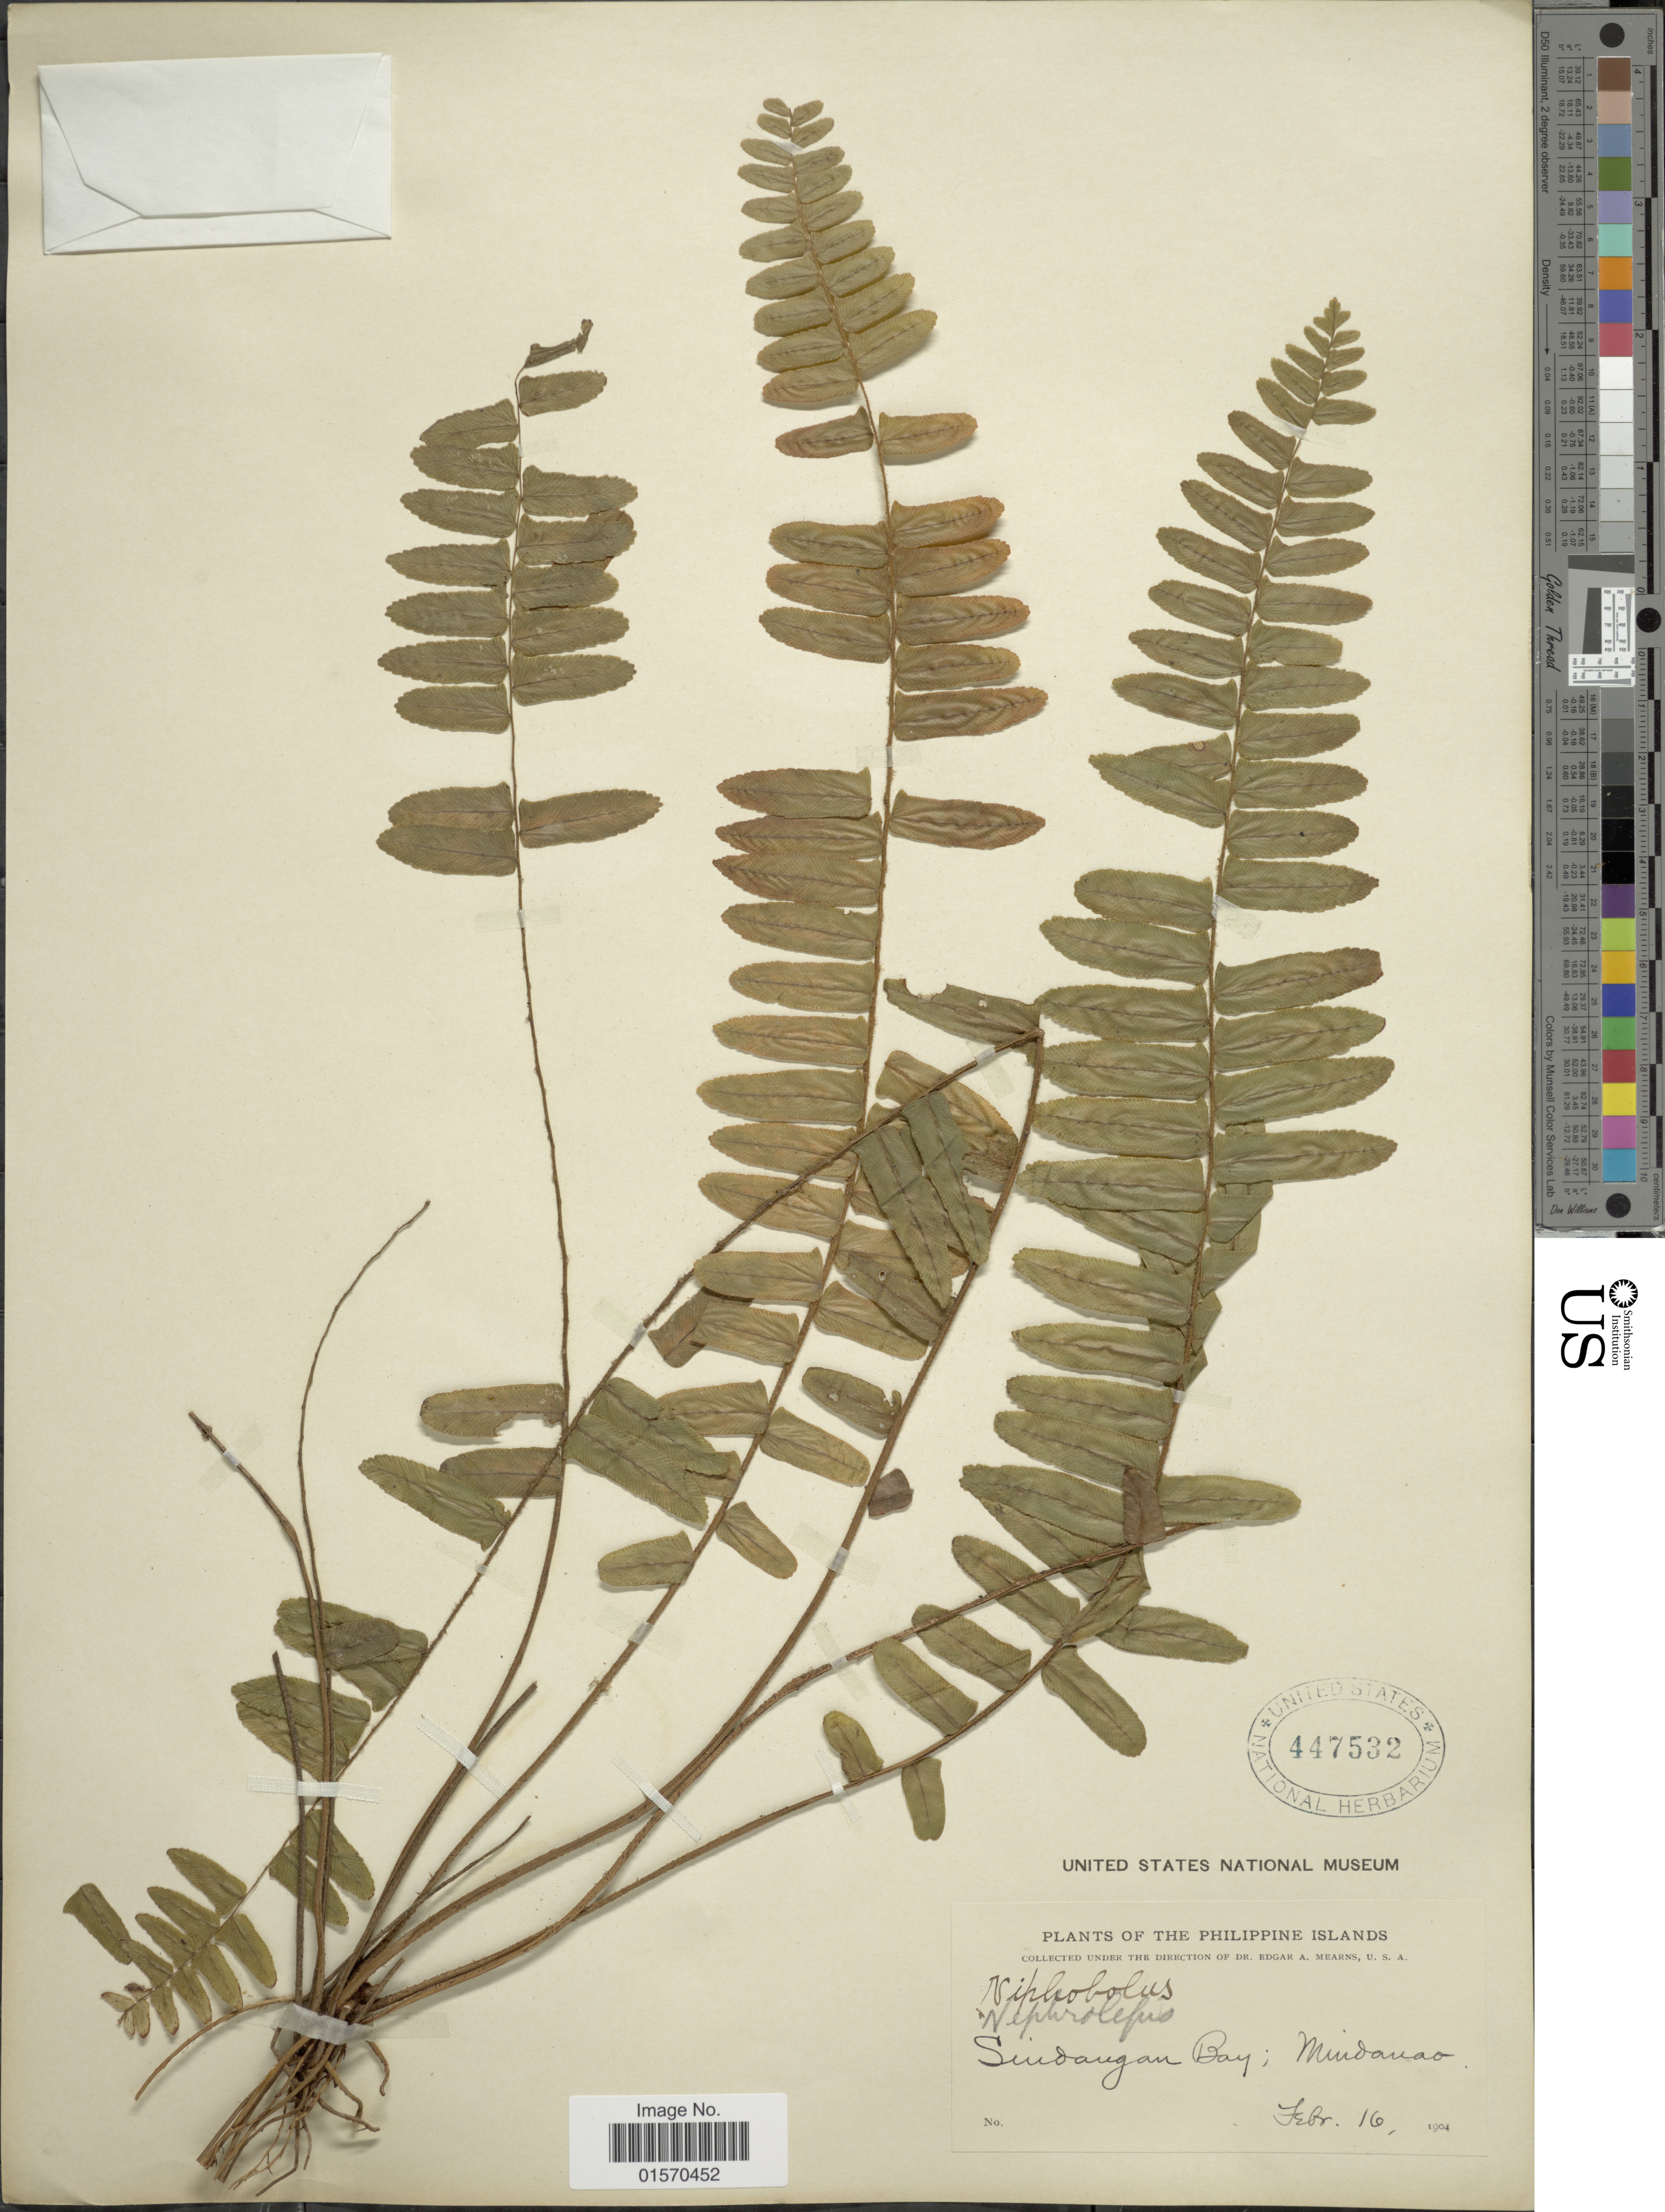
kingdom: Plantae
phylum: Tracheophyta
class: Polypodiopsida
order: Polypodiales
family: Nephrolepidaceae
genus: Nephrolepis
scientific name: Nephrolepis biserrata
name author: (Sw.) Schott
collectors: E. A. Mearns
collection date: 1904-02-16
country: Philippines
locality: Philippine Islands. Sindangan Bay; Mindanao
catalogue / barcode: US 447532